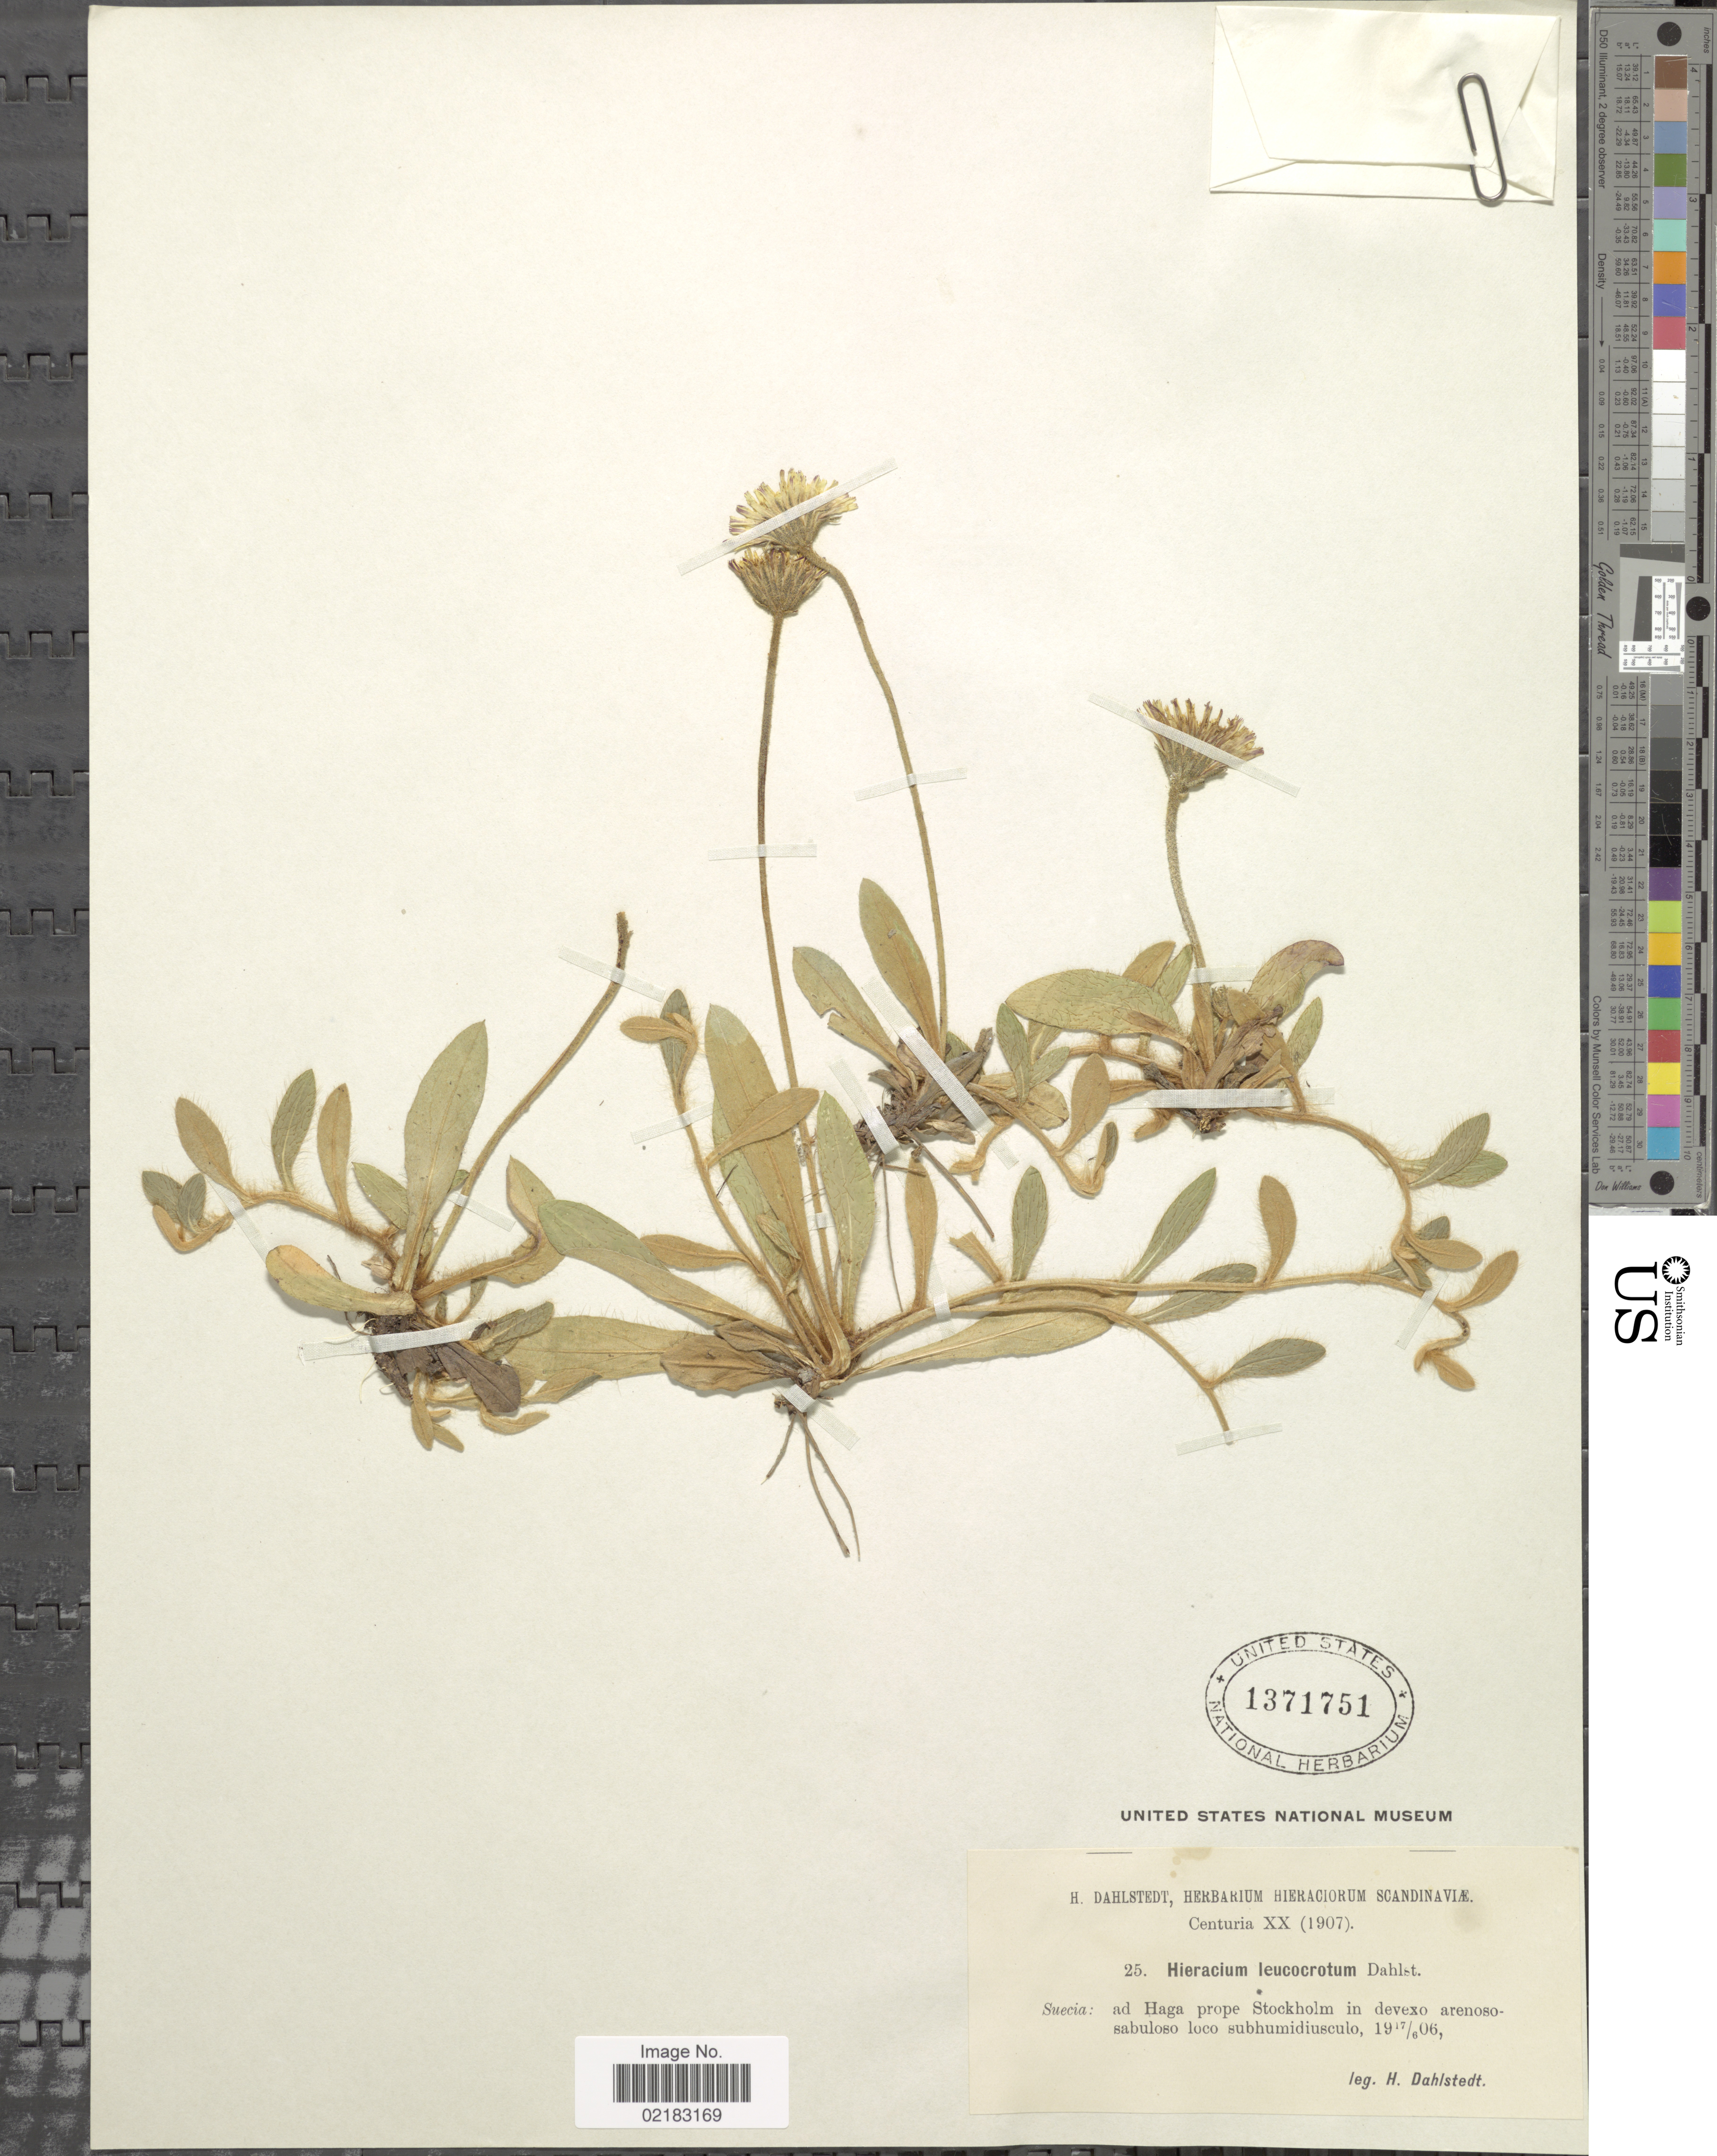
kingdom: Plantae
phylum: Tracheophyta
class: Magnoliopsida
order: Asterales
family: Asteraceae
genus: Hieracium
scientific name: Hieracium repandulare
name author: Druce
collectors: H. G. Dahlstedt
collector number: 25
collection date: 1906-06-17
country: Sweden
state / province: Stockholm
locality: Sueccia: ad Haga prope stockhalm In devexo arensosabuloso loco Suvhumiusculo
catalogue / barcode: US 1371751